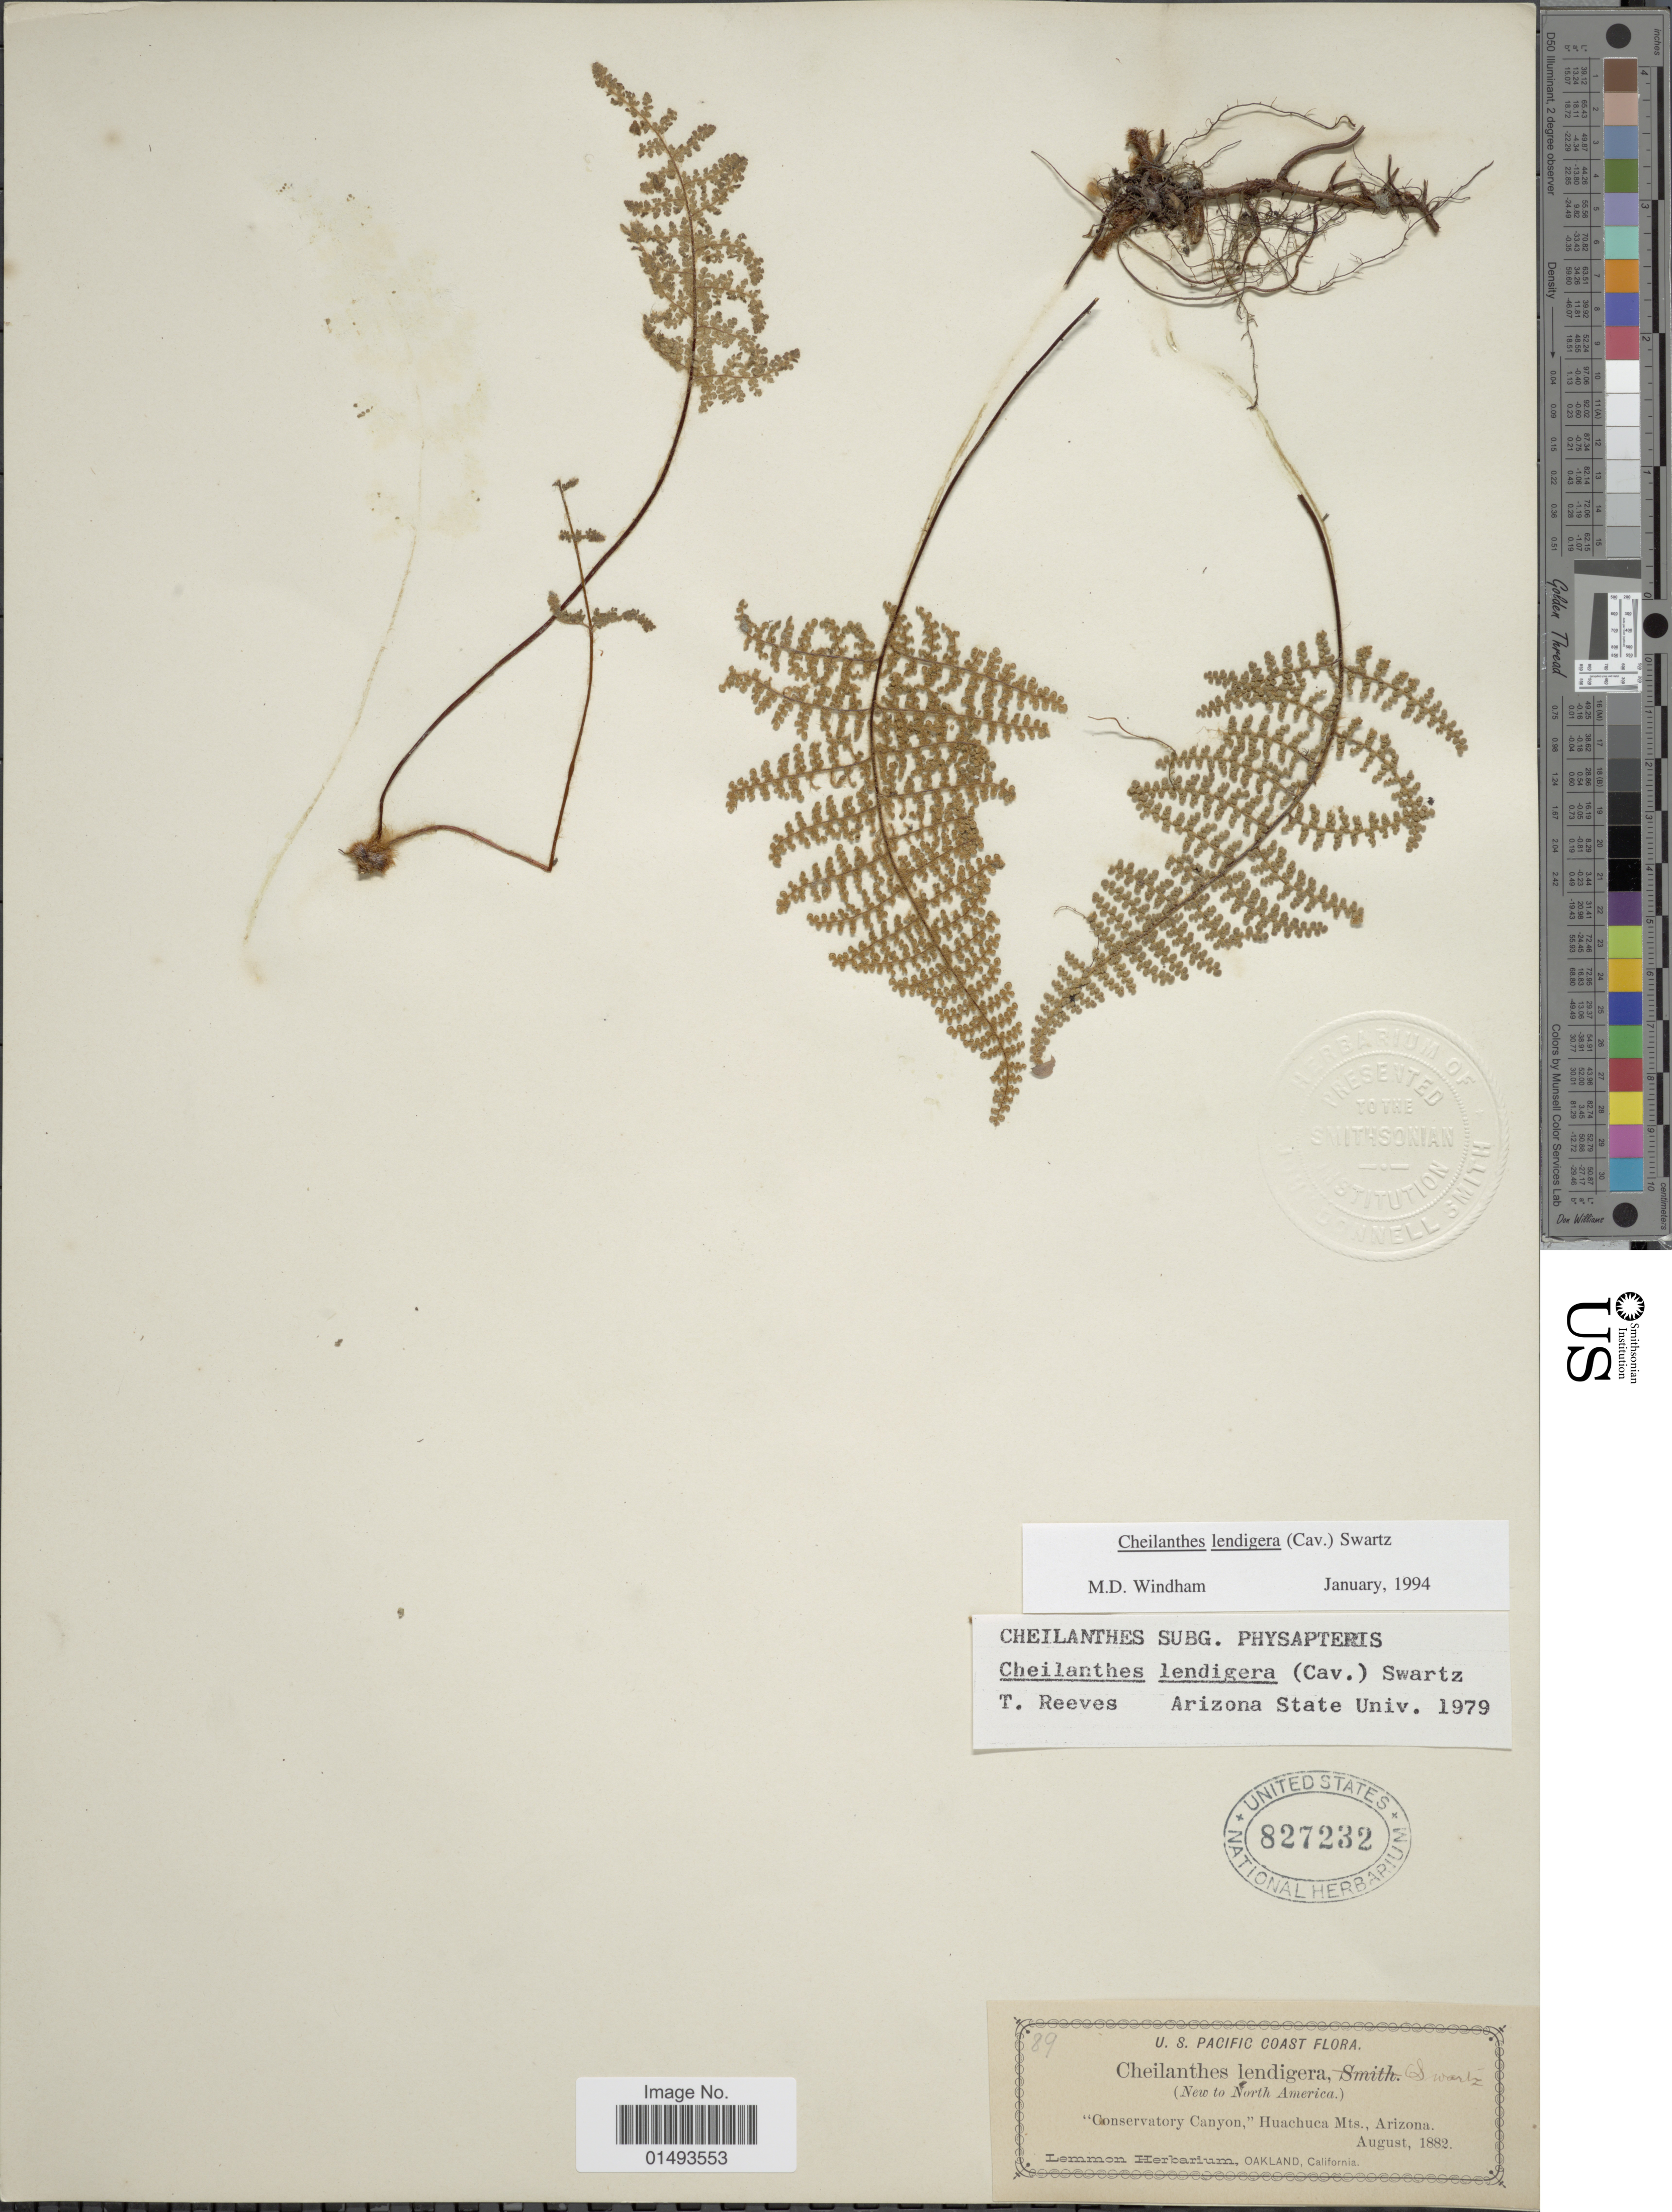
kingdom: Plantae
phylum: Tracheophyta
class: Polypodiopsida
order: Polypodiales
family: Pteridaceae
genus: Myriopteris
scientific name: Myriopteris lendigera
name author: (Cav.) J. Sm.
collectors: -- Swartz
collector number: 89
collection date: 1882-08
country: United States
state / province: Arizona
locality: Conservatory Canyon,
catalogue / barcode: US 827232